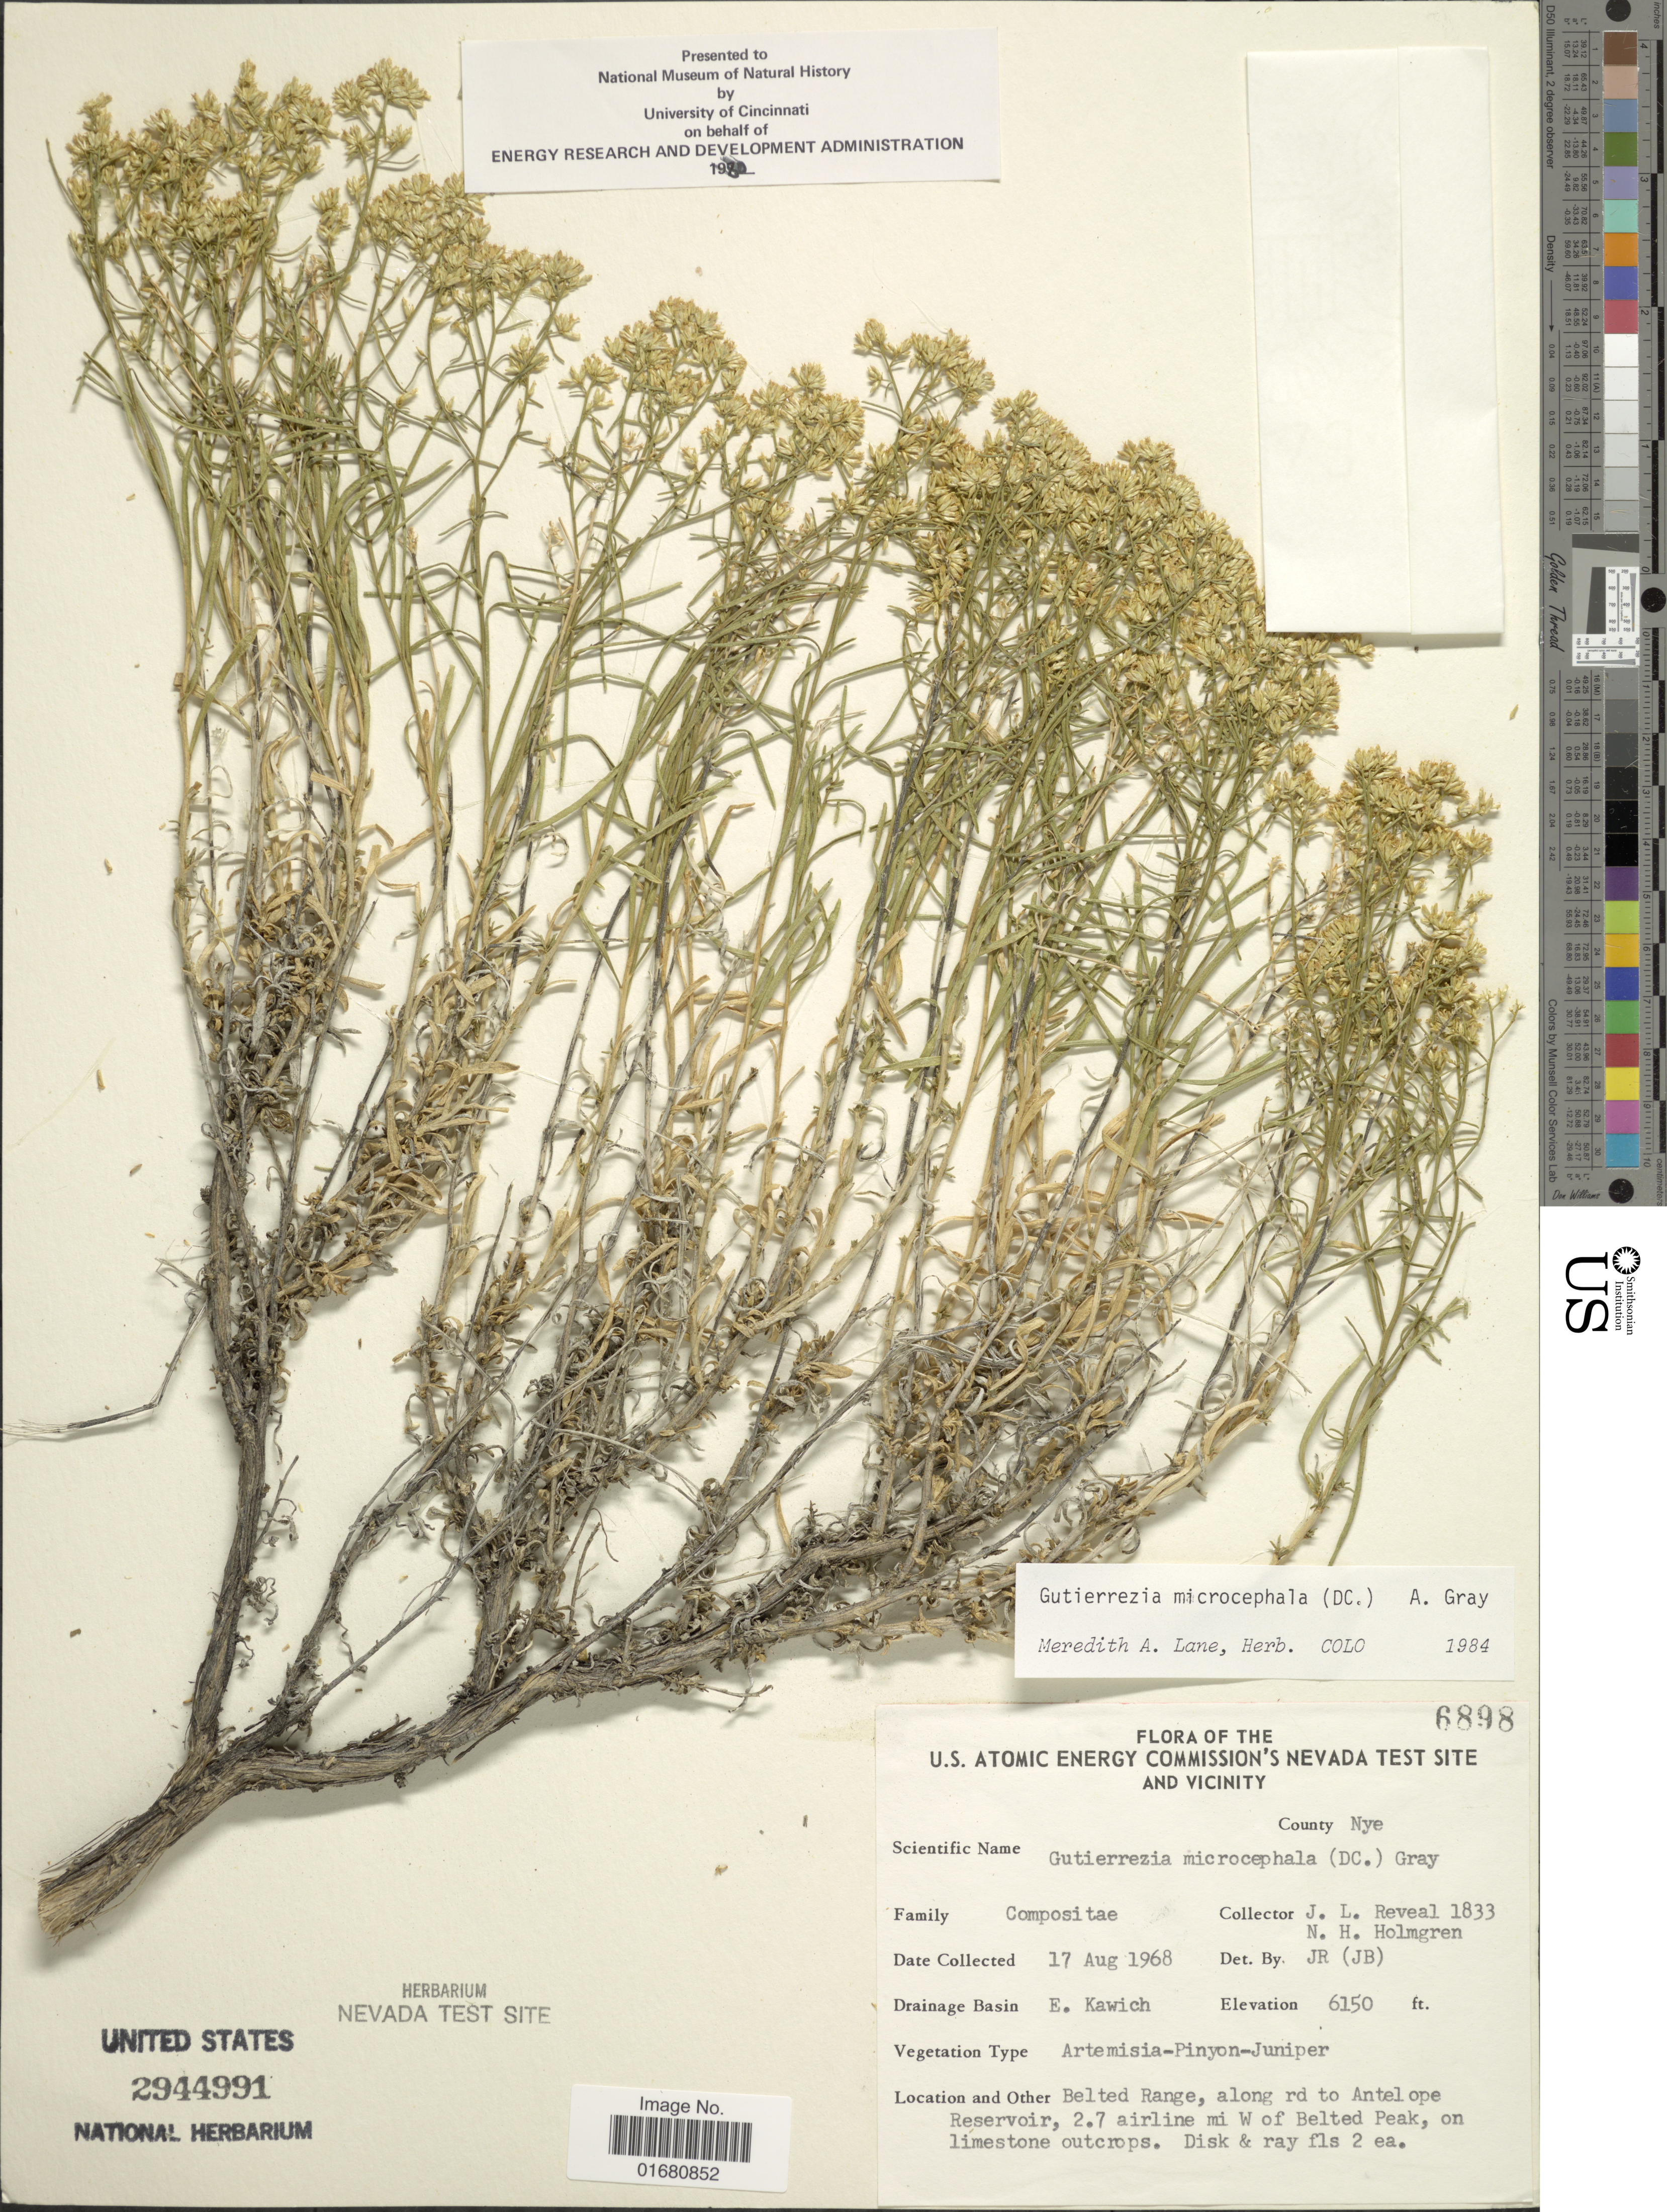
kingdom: Plantae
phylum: Tracheophyta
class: Magnoliopsida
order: Asterales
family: Asteraceae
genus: Gutierrezia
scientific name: Gutierrezia microcephala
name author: (DC.) A. Gray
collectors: J. L. Reveal & N. H. Holmgren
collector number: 1833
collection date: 1968-08-17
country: United States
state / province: Nevada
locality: U.S. Atomic Energy Commission's Nevada test site and Vicinity, Drainage Basin: E. Kawich, Belted Range, along rd to Antelopw Reservior, 2.7 airline mi W of Belted Peak, on limestone outcrops., County Nye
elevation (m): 1875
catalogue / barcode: US 2944991